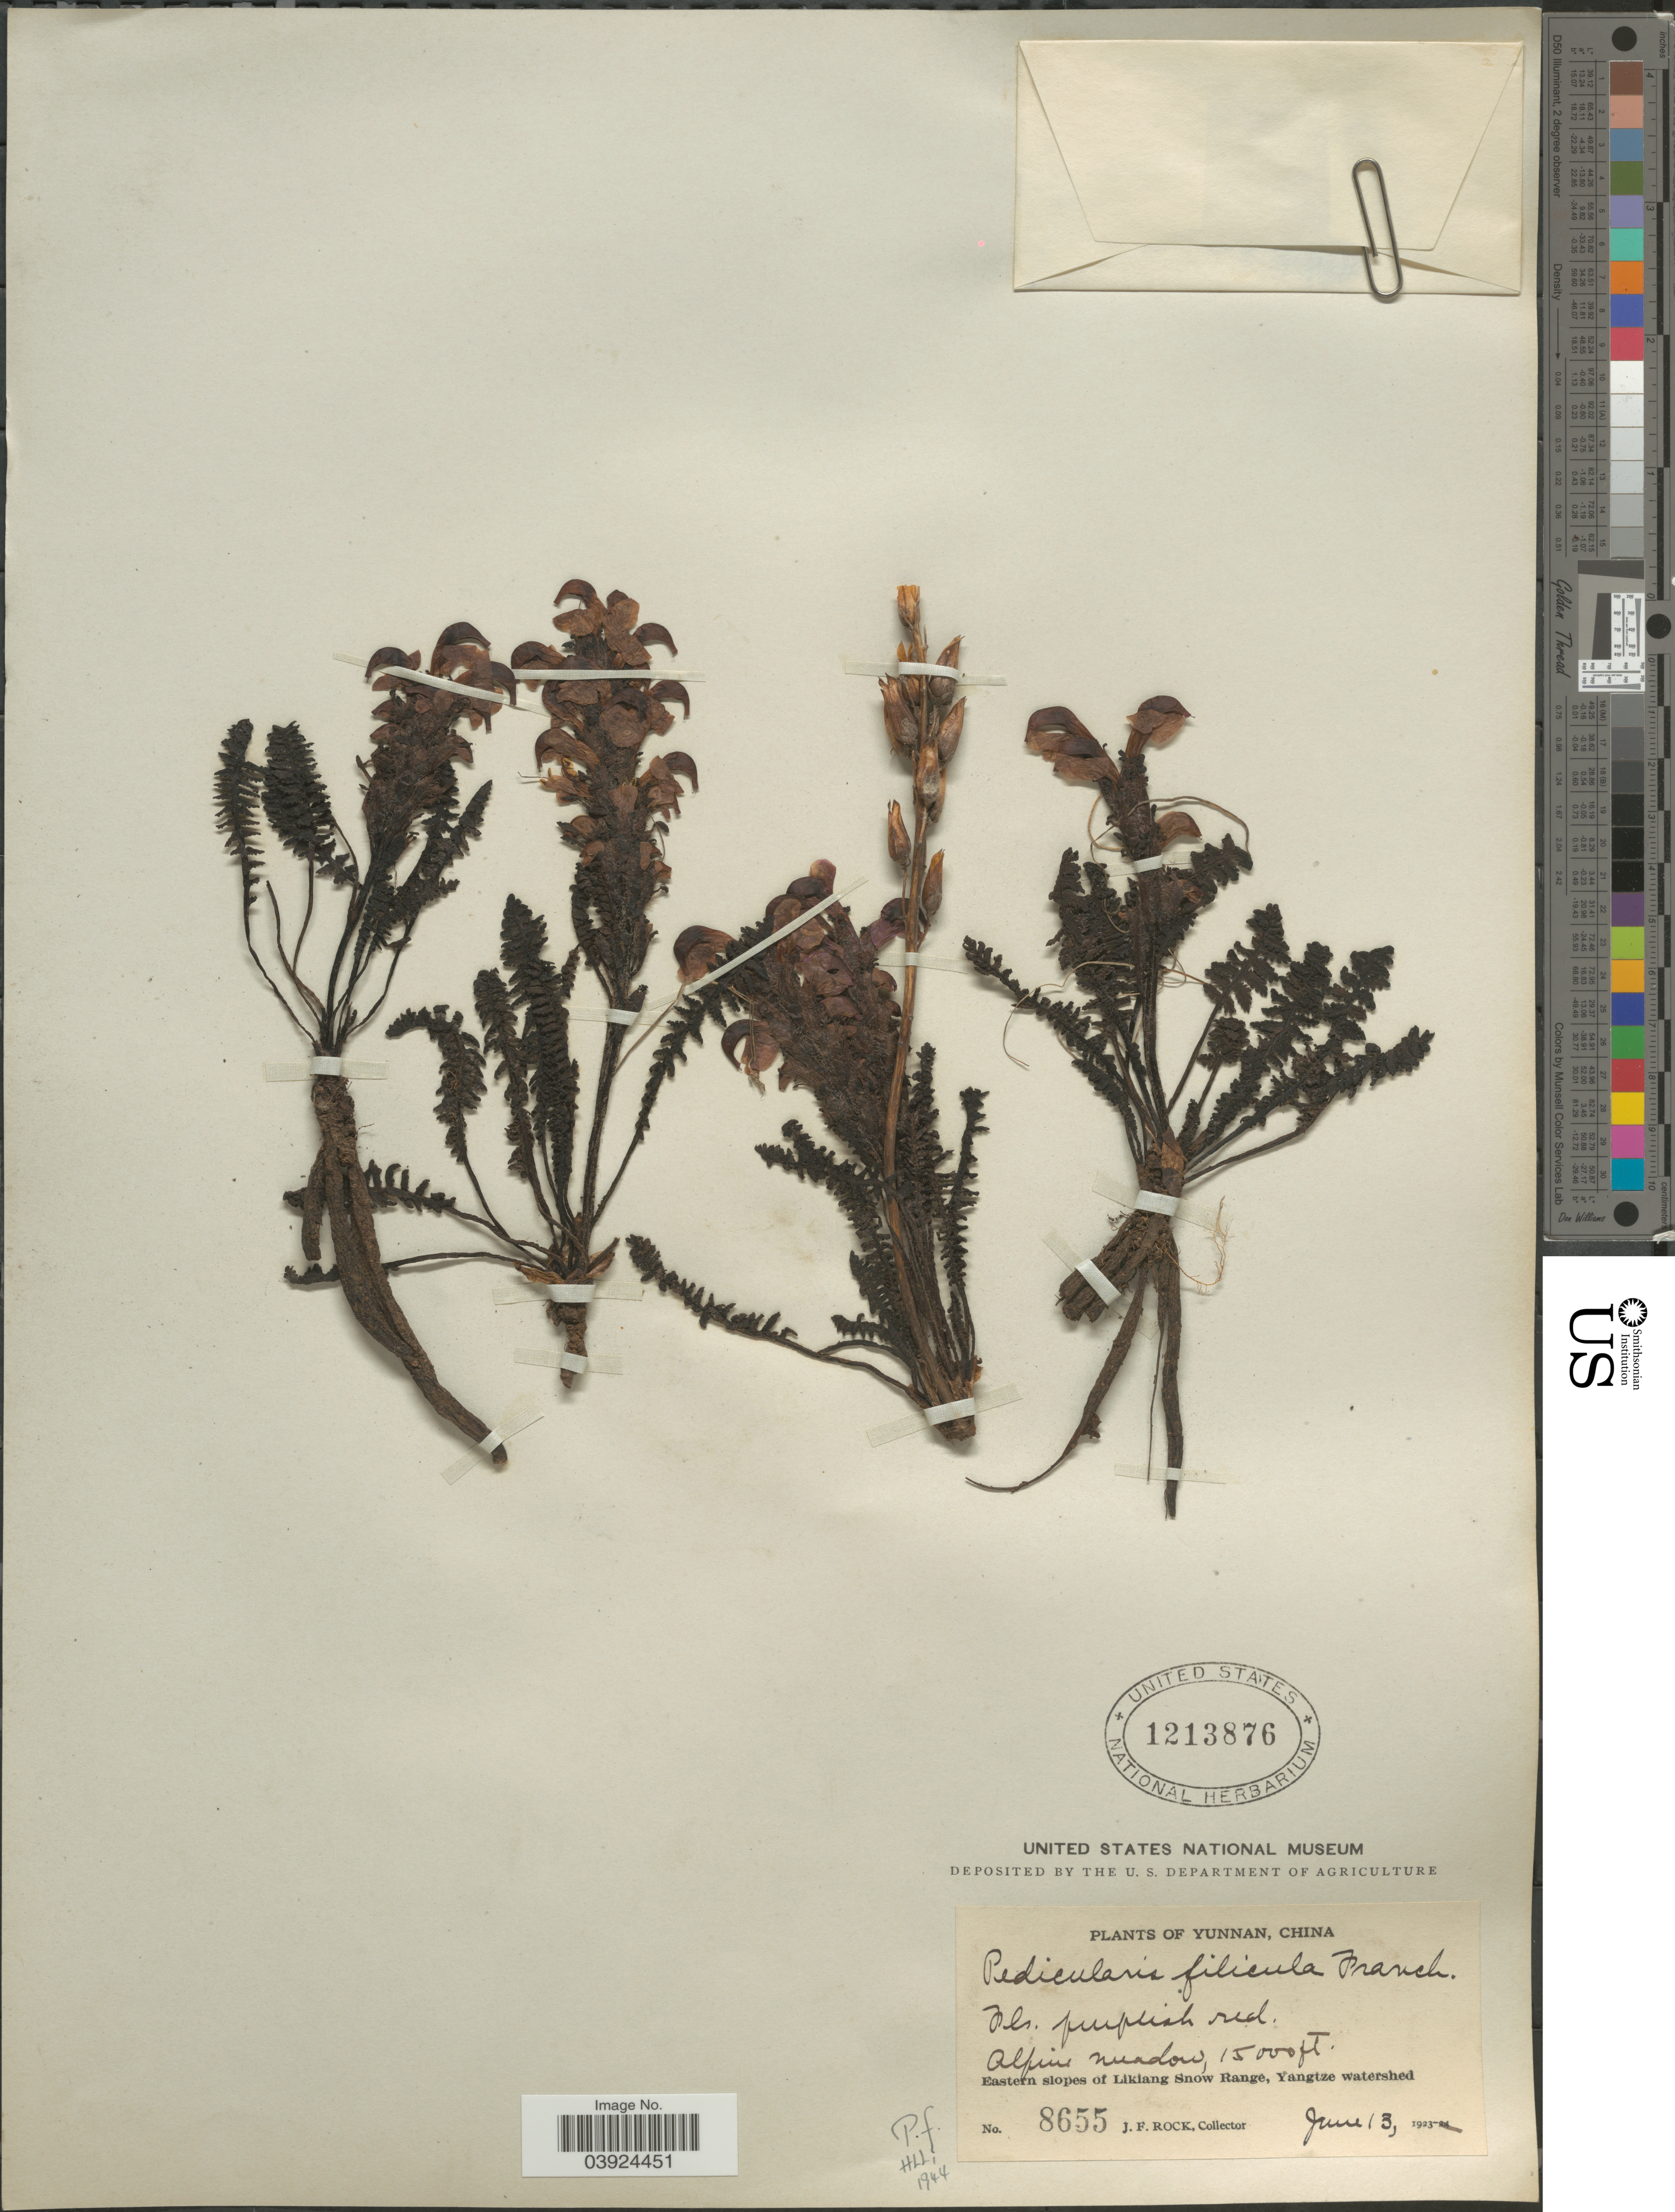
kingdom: Plantae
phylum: Tracheophyta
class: Magnoliopsida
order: Lamiales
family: Orobanchaceae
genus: Pedicularis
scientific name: Pedicularis filicula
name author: Franch. ex Maxim.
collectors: J. Rock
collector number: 8655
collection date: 1923-06-13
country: China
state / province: Yunnan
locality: Eastern slopes of Likiang Snow Range, Yangtze watershed.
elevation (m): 4572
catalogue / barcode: US 1213876